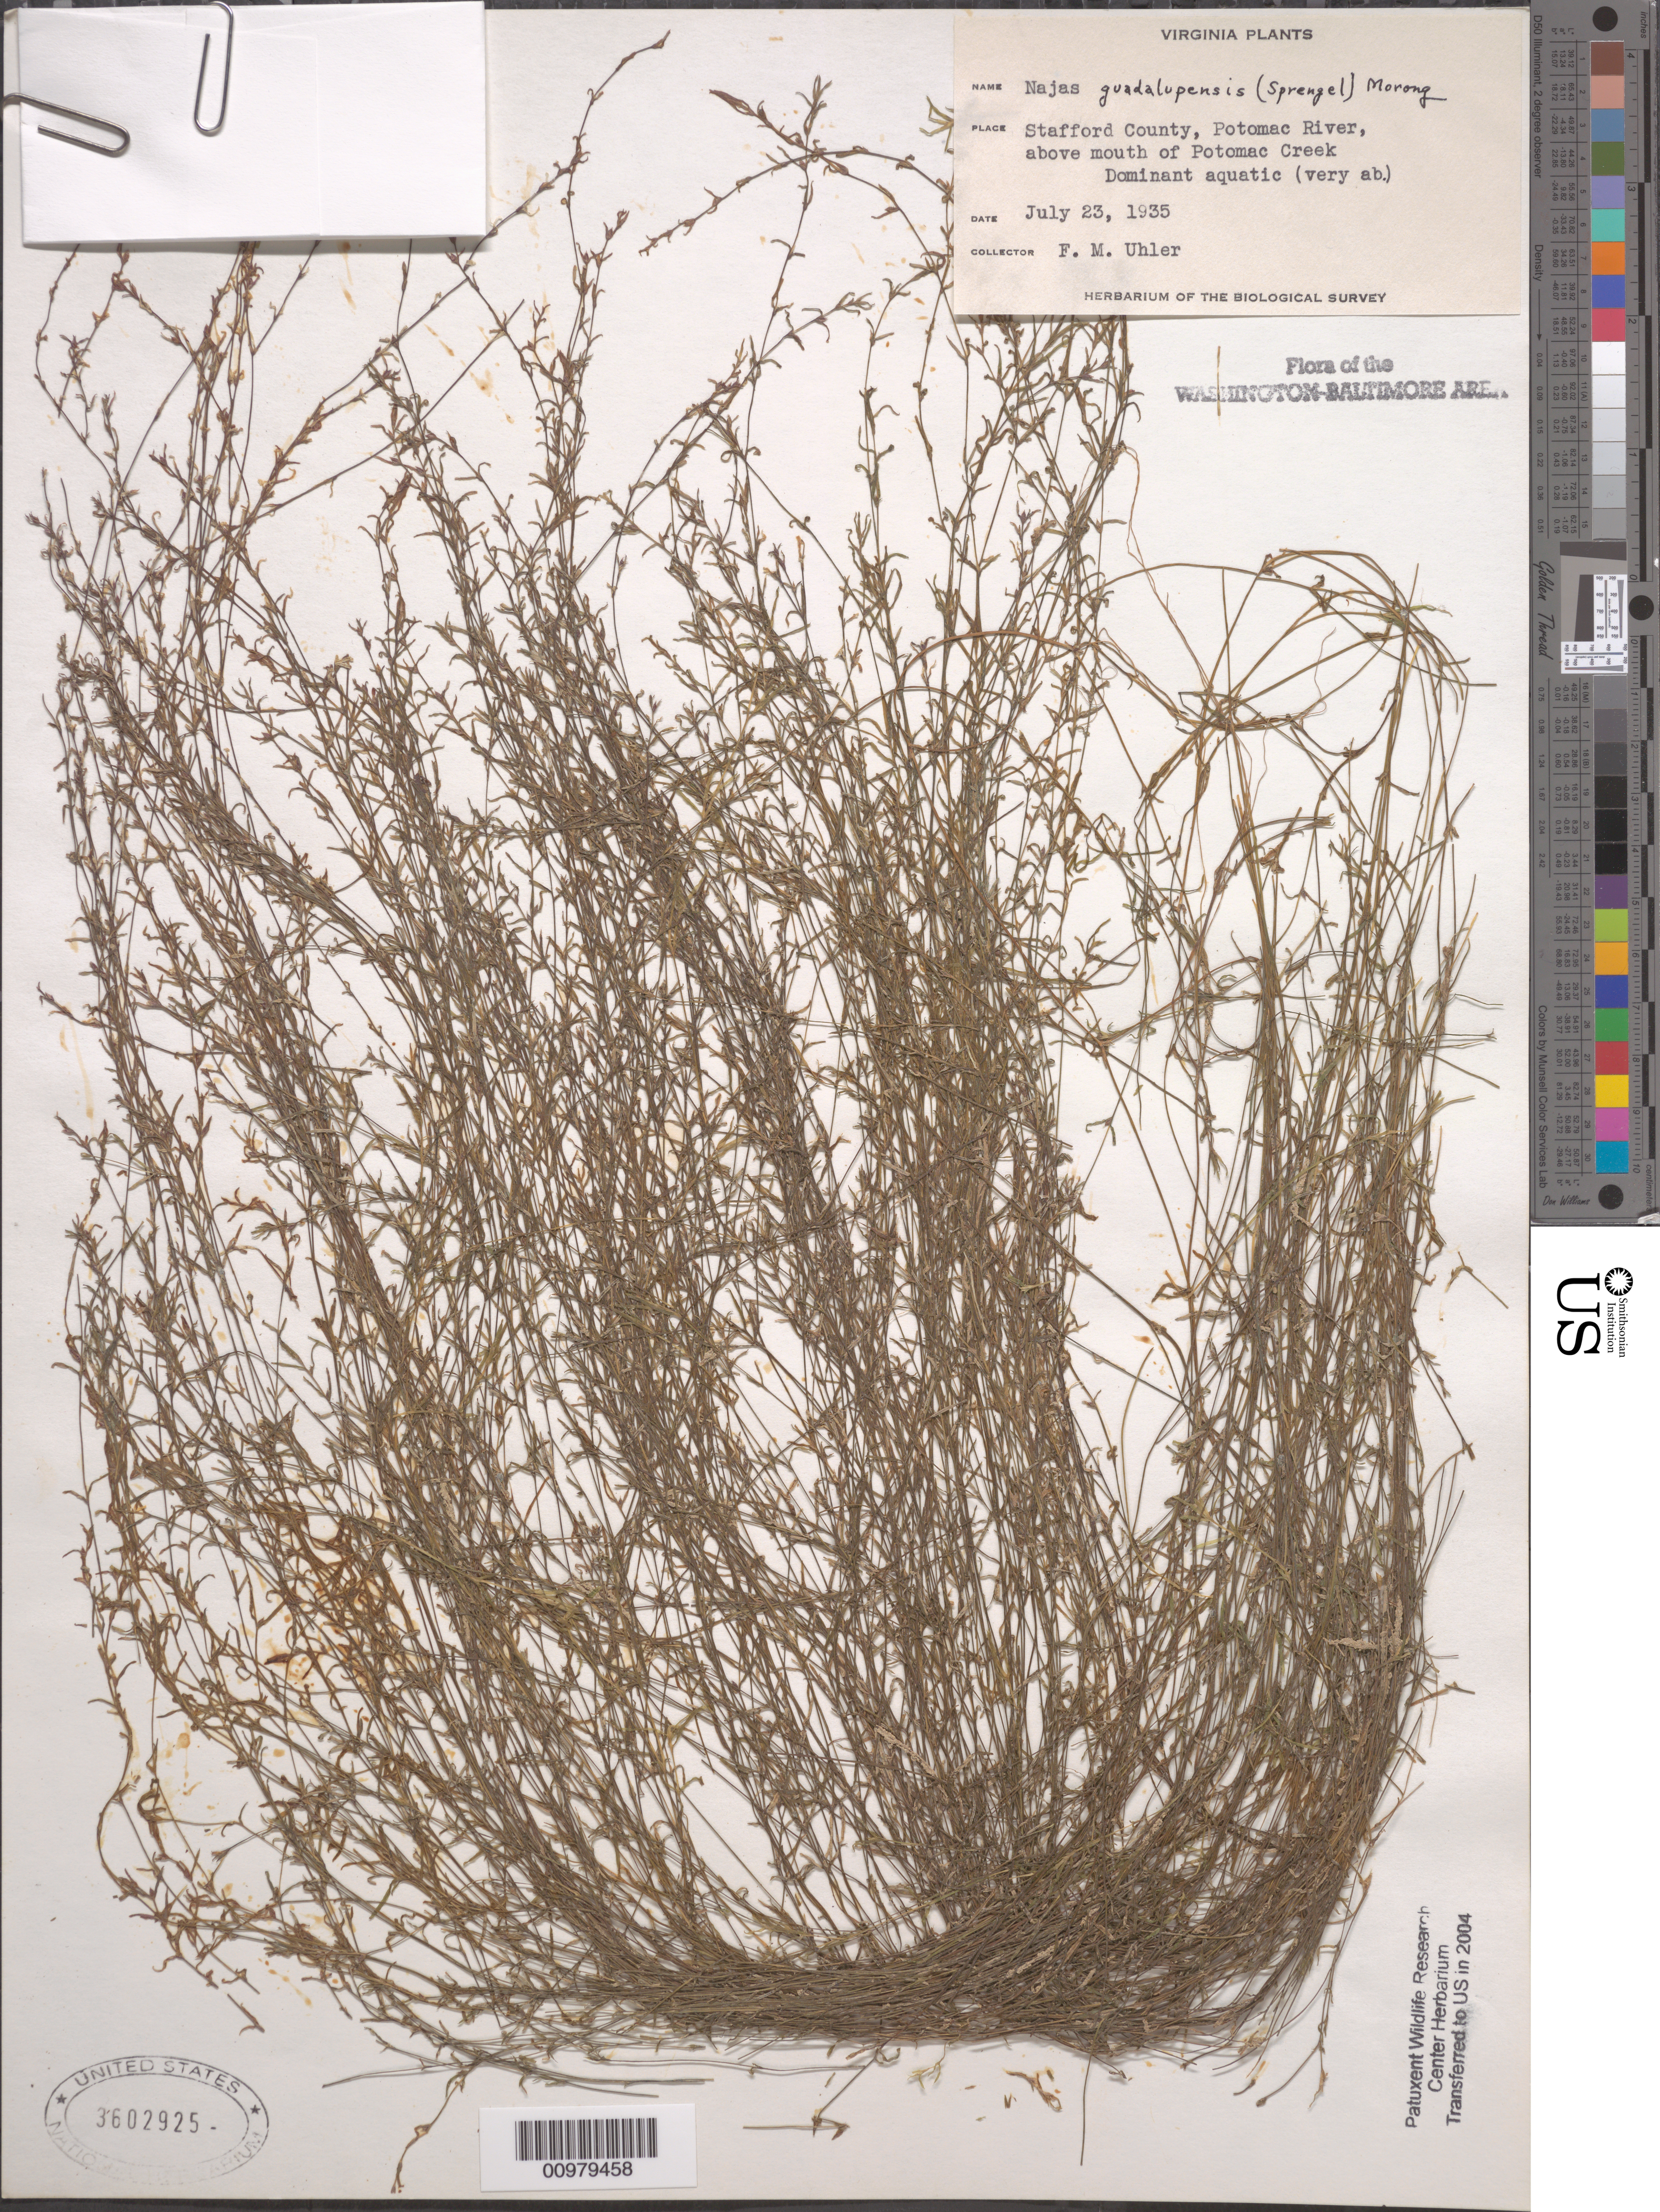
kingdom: Plantae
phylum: Tracheophyta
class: Liliopsida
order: Alismatales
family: Hydrocharitaceae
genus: Najas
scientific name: Najas guadalupensis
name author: (Spreng.) Magnus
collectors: F. M. Uhler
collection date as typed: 23 Jul 1935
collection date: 1935-07-23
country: United States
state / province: Virginia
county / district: Stafford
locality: Above mouth of Potomac Creek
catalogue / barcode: US 3602925